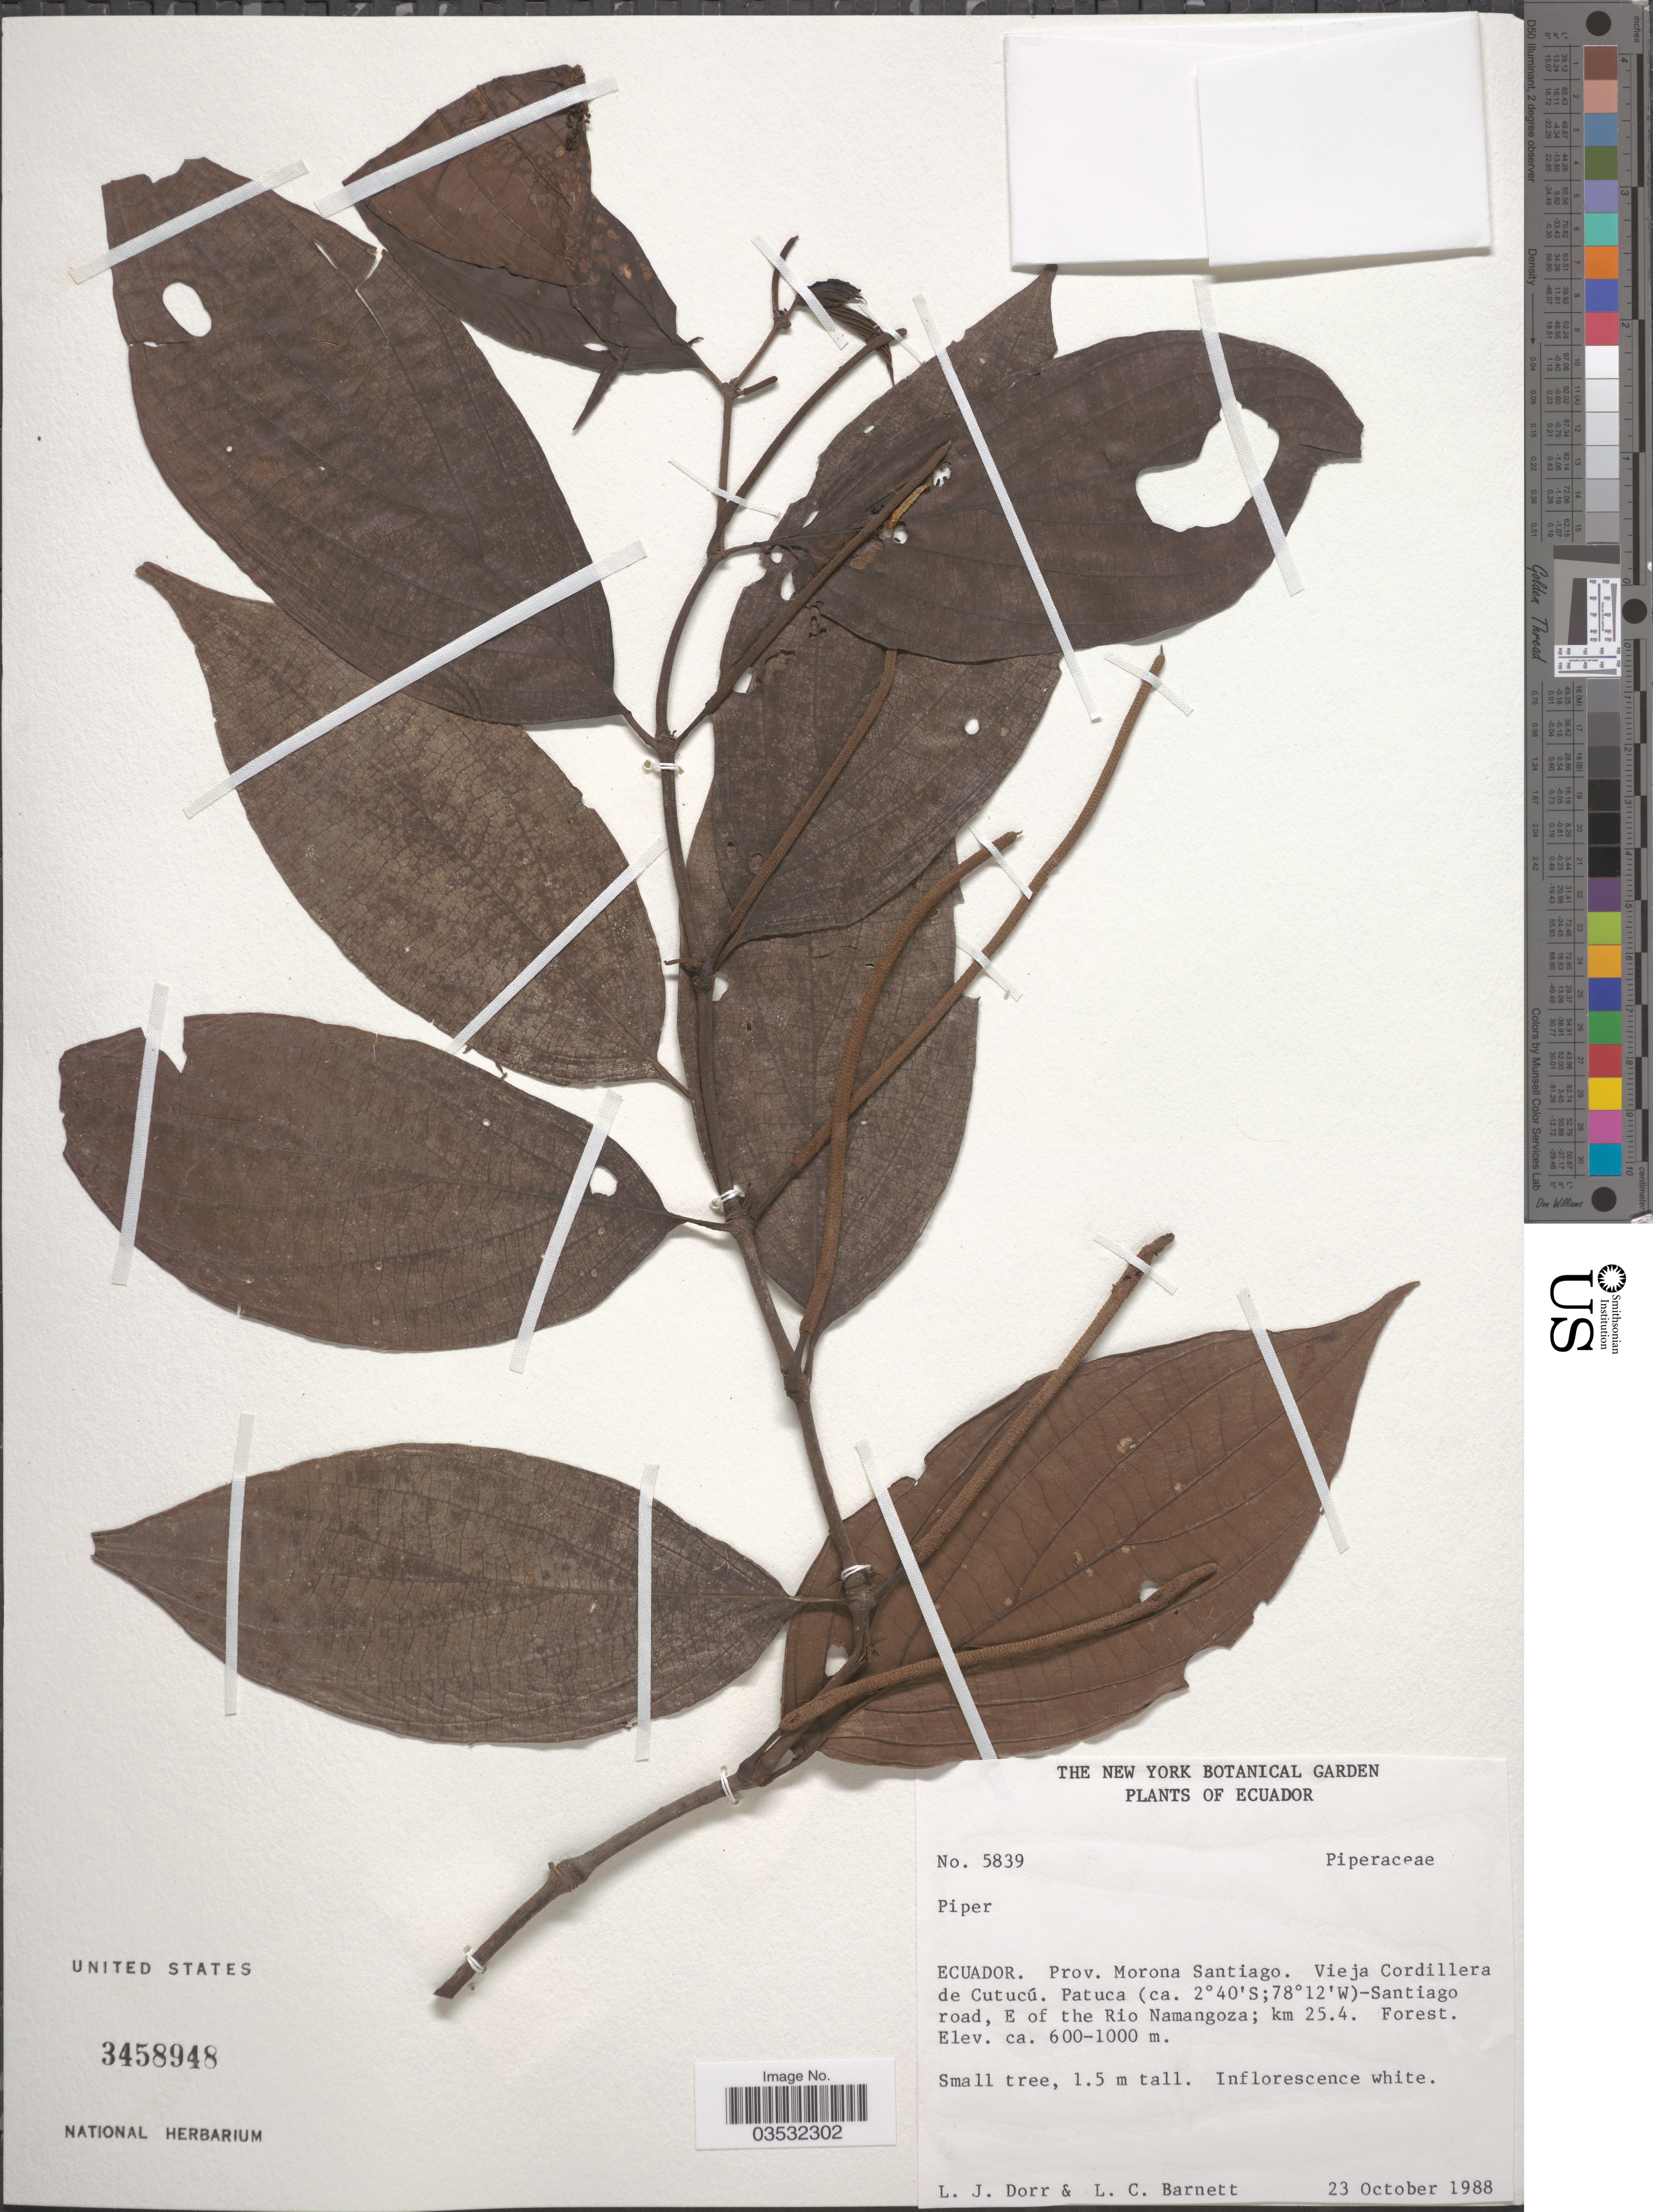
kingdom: Plantae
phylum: Tracheophyta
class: Magnoliopsida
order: Piperales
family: Piperaceae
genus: Piper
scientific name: Piper sp.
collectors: L. J. Dorr & L. C. Barnett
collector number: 5839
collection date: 1988-10-23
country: Ecuador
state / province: Morona-Santiago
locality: Vieja Cordillera de Cutucú. Patuca - Santiago road, E of the Rio Namangoza; km 25.4.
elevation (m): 600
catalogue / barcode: US 3458948